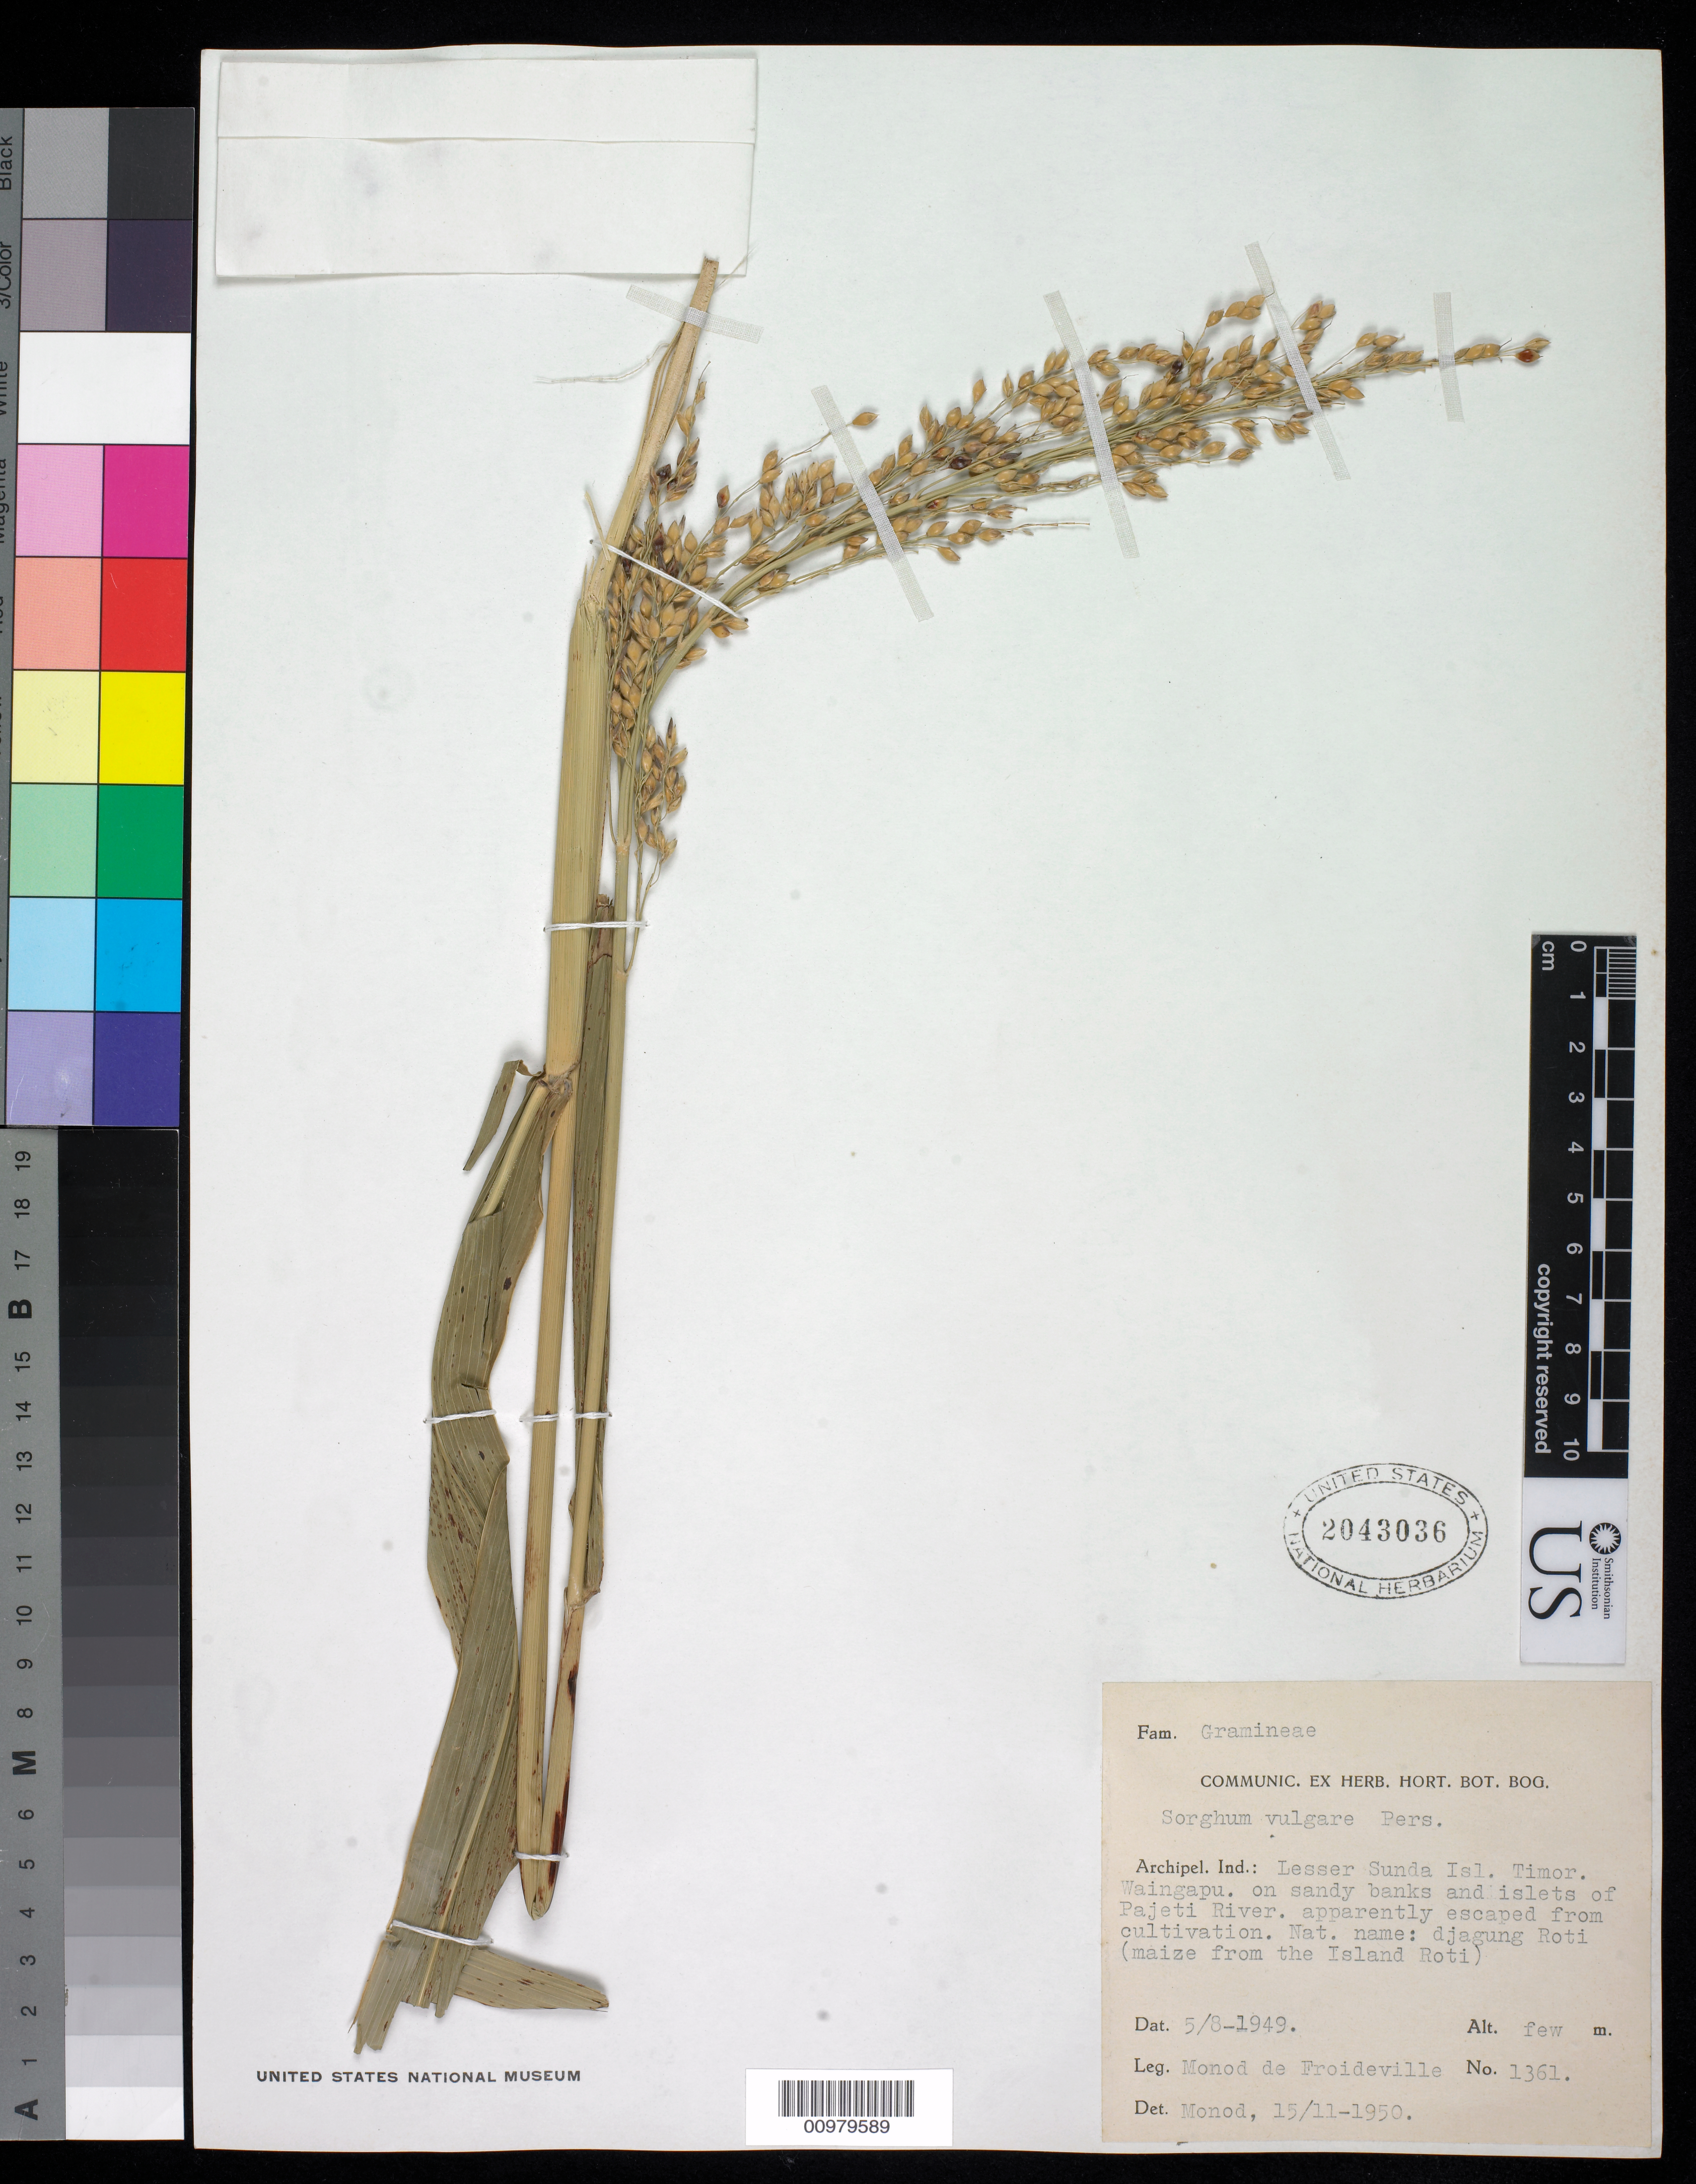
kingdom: Plantae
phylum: Tracheophyta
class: Liliopsida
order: Poales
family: Poaceae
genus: Sorghum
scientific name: Sorghum vulgare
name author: (L.) Pers.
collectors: C. Monod de F.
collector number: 1361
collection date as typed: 08 May 1949 or 05 Aug 1949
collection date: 1949-05-08 or 1949-08-05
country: Indonesia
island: Lesser Sunda Is.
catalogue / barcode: US 2043036